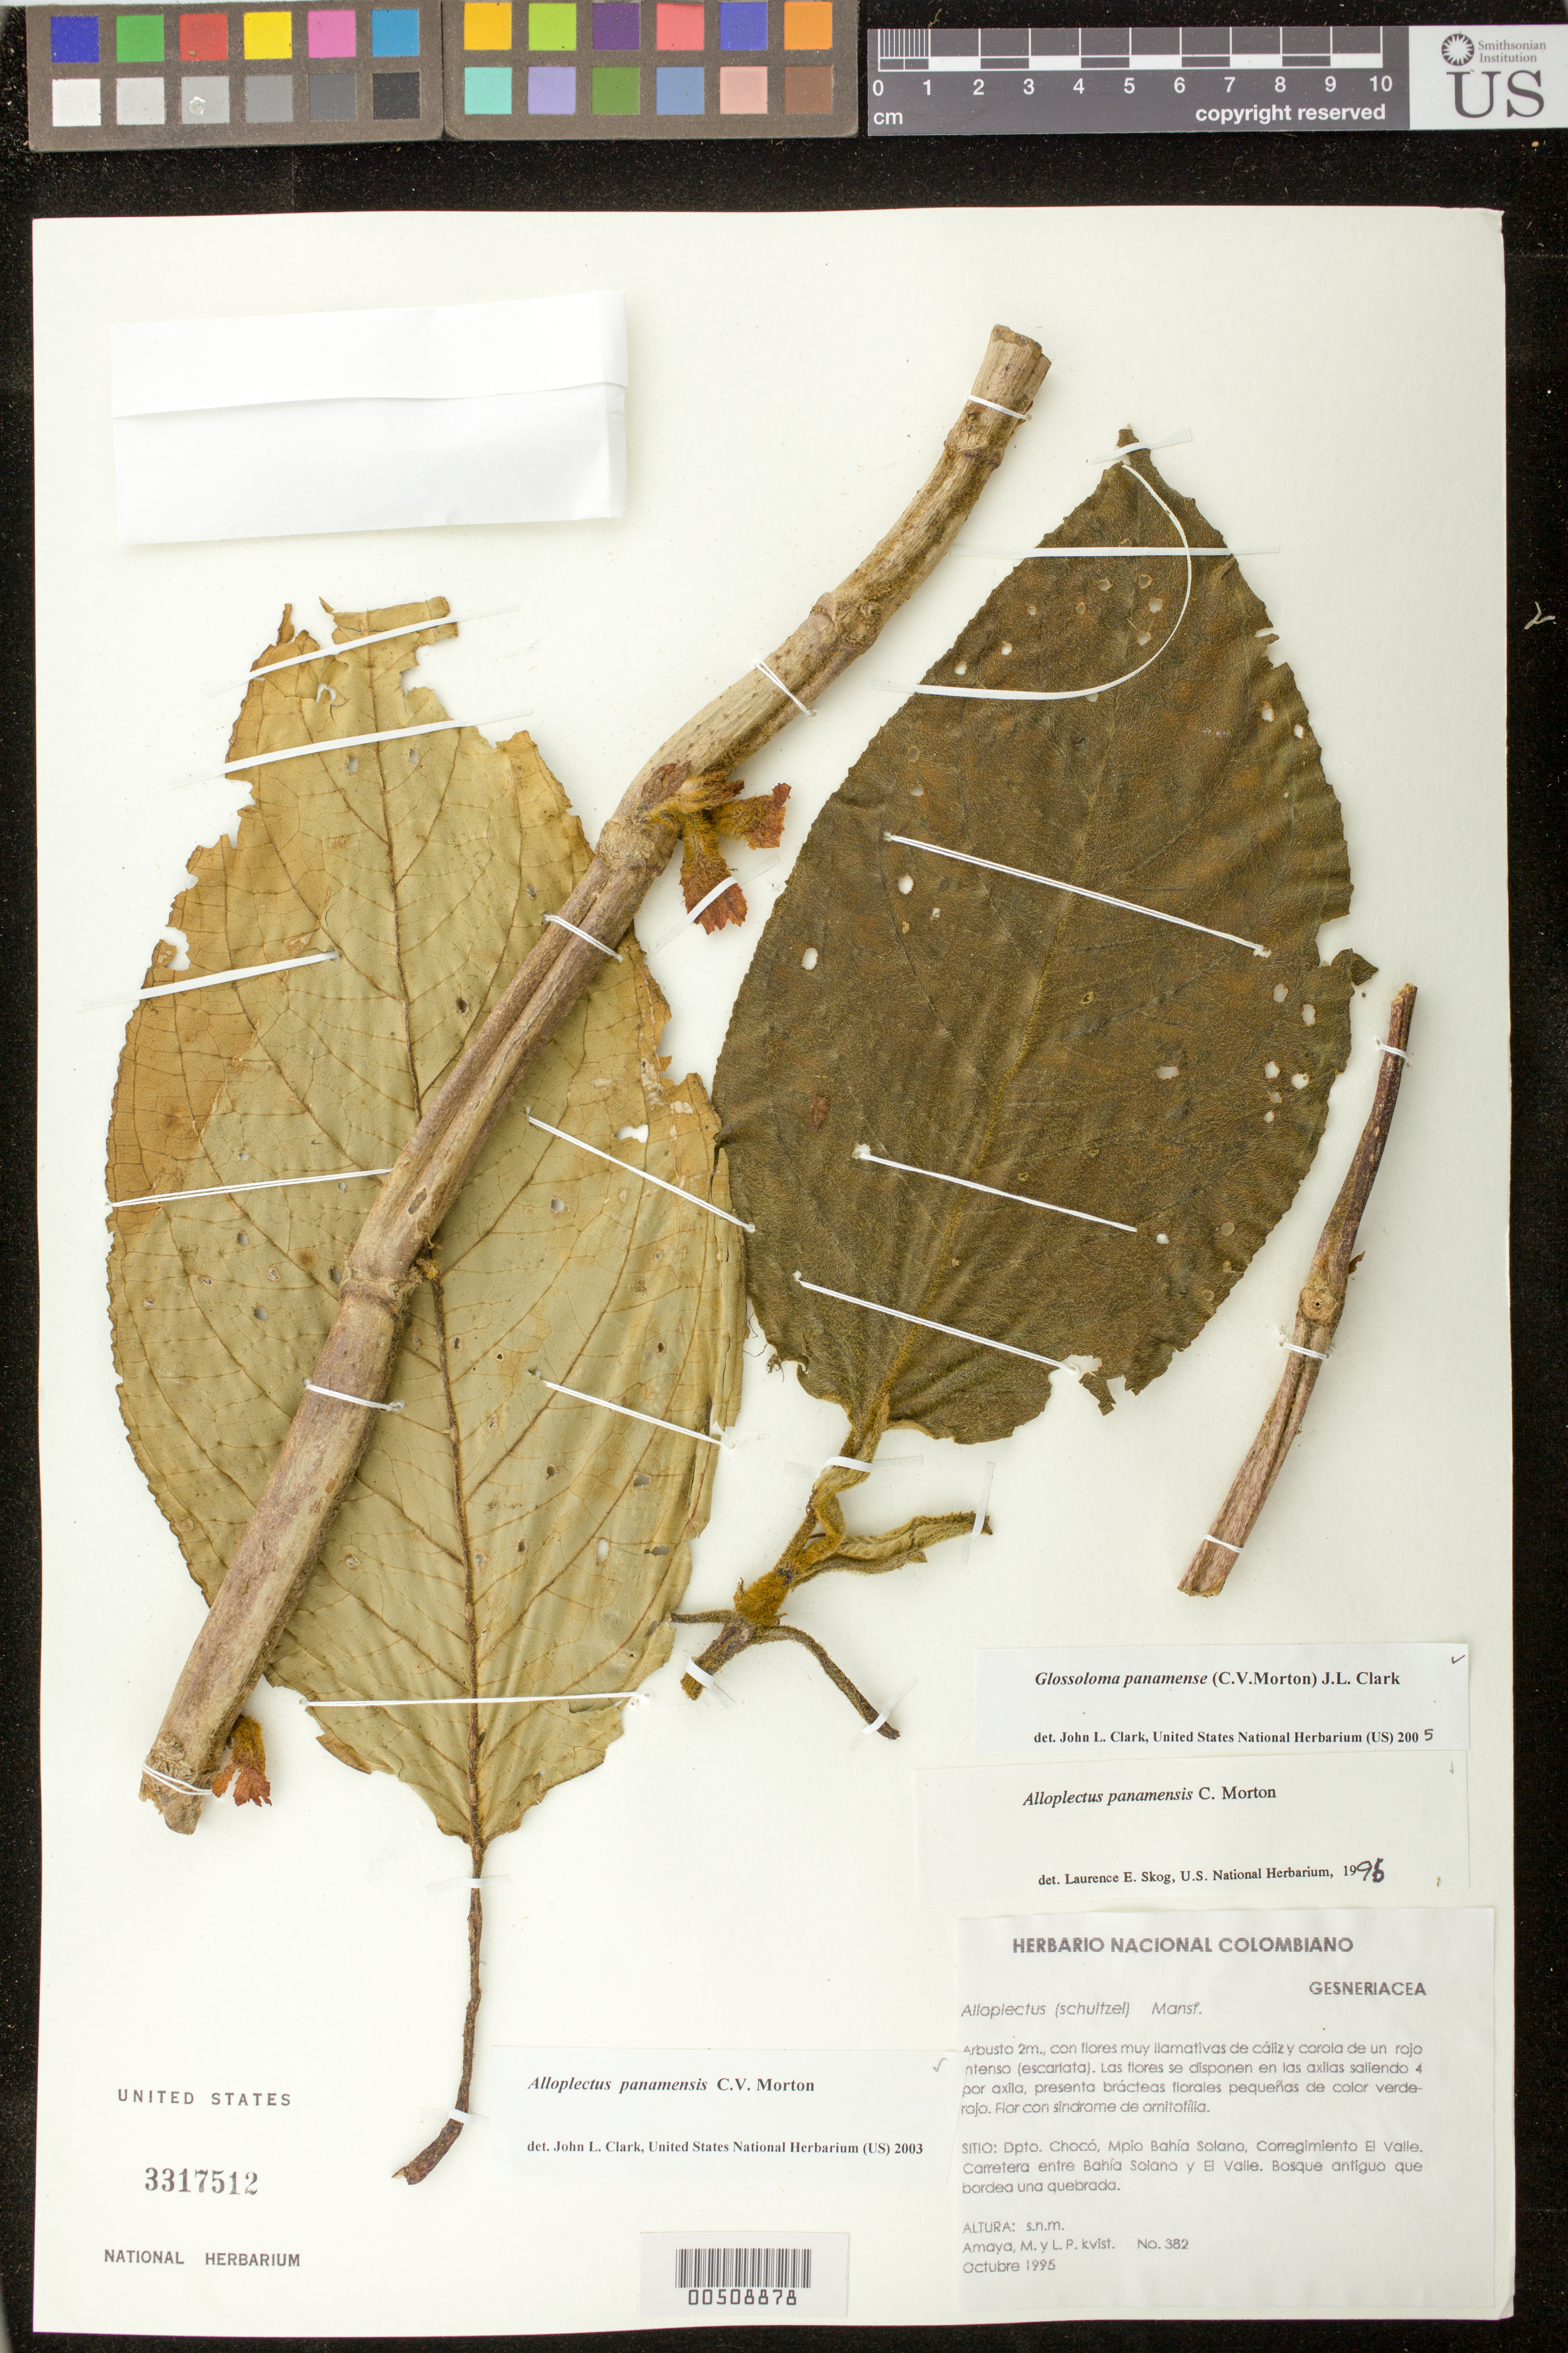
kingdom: Plantae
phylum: Tracheophyta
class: Magnoliopsida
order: Lamiales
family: Gesneriaceae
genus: Glossoloma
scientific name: Glossoloma panamense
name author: (C.V. Morton) J.L. Clark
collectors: M. Amaya & L. P. Kvist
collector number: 382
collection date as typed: Oct 1995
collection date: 1995-10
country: Colombia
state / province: Chocó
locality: Mpio Bahía Solano, Corregimiento El Valle. Carretera entre Bahía Solano y El Valle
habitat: Bosque antiguo que bordea una quebrada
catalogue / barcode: US 3317512